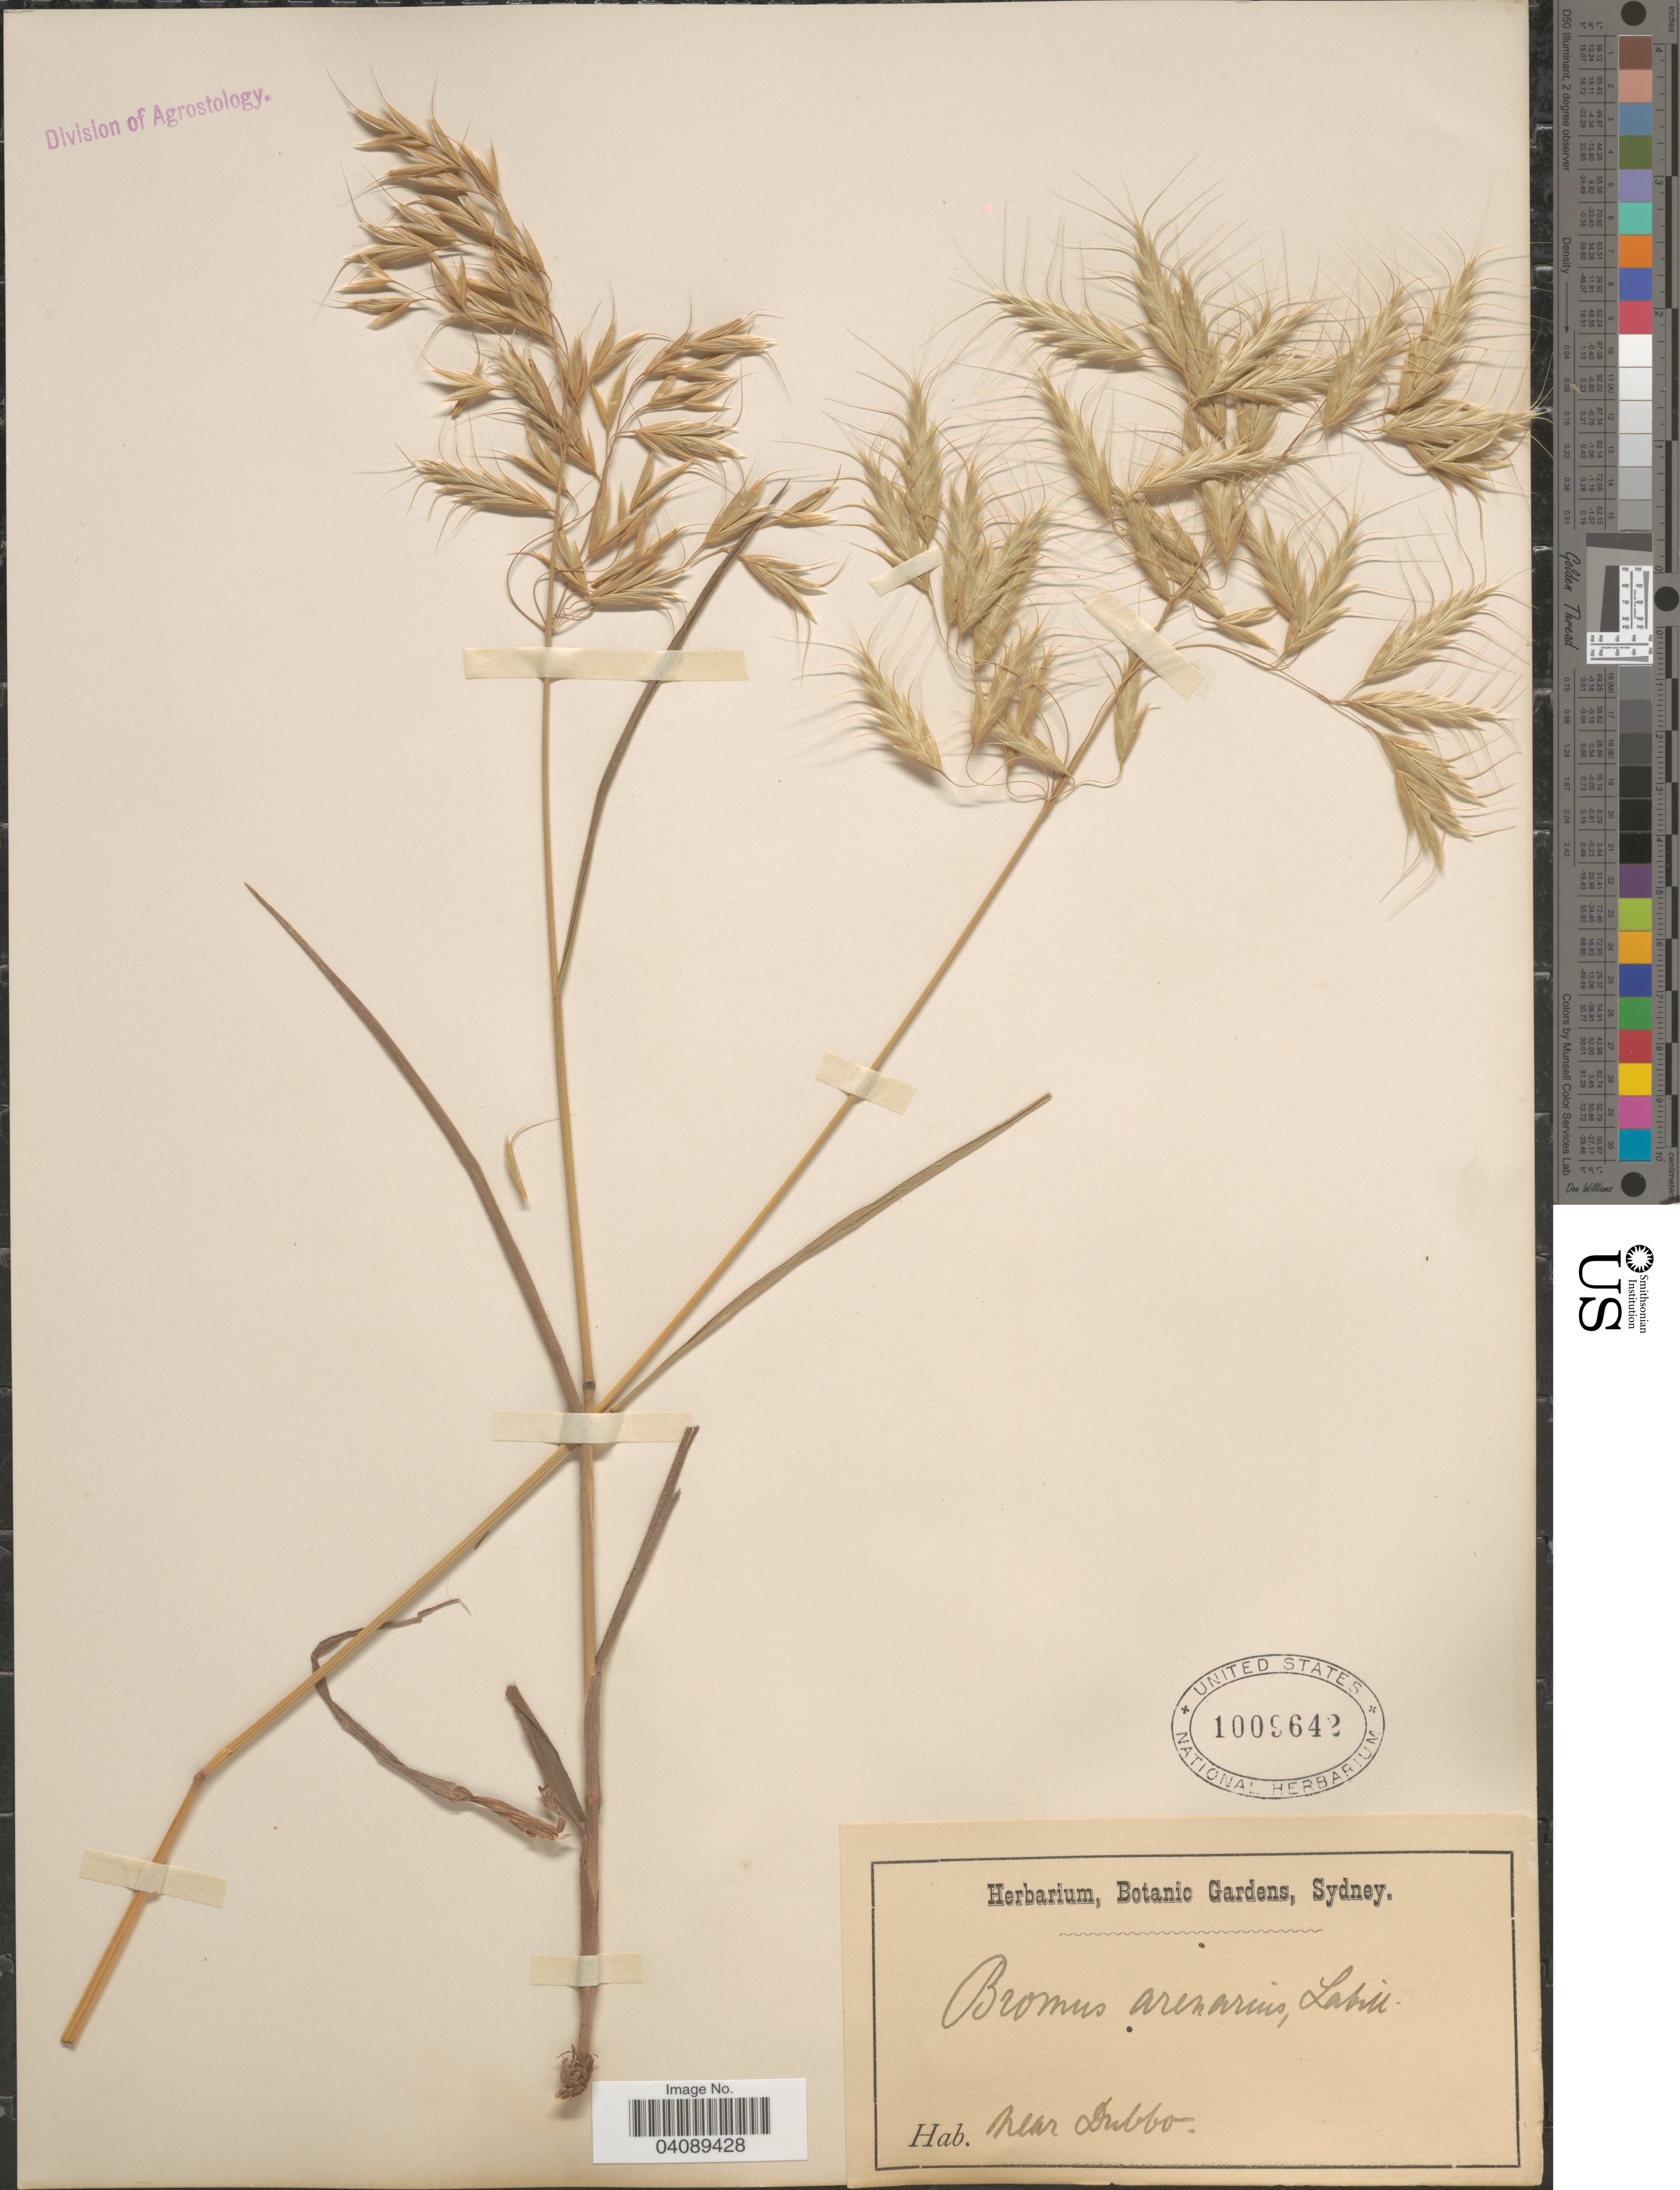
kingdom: Plantae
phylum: Tracheophyta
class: Liliopsida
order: Poales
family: Poaceae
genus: Bromus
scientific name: Bromus arenarius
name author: Labill.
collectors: ex Herb. Bot. Gard. Sydney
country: Australia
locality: Near Dubbo.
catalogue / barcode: US 1009642